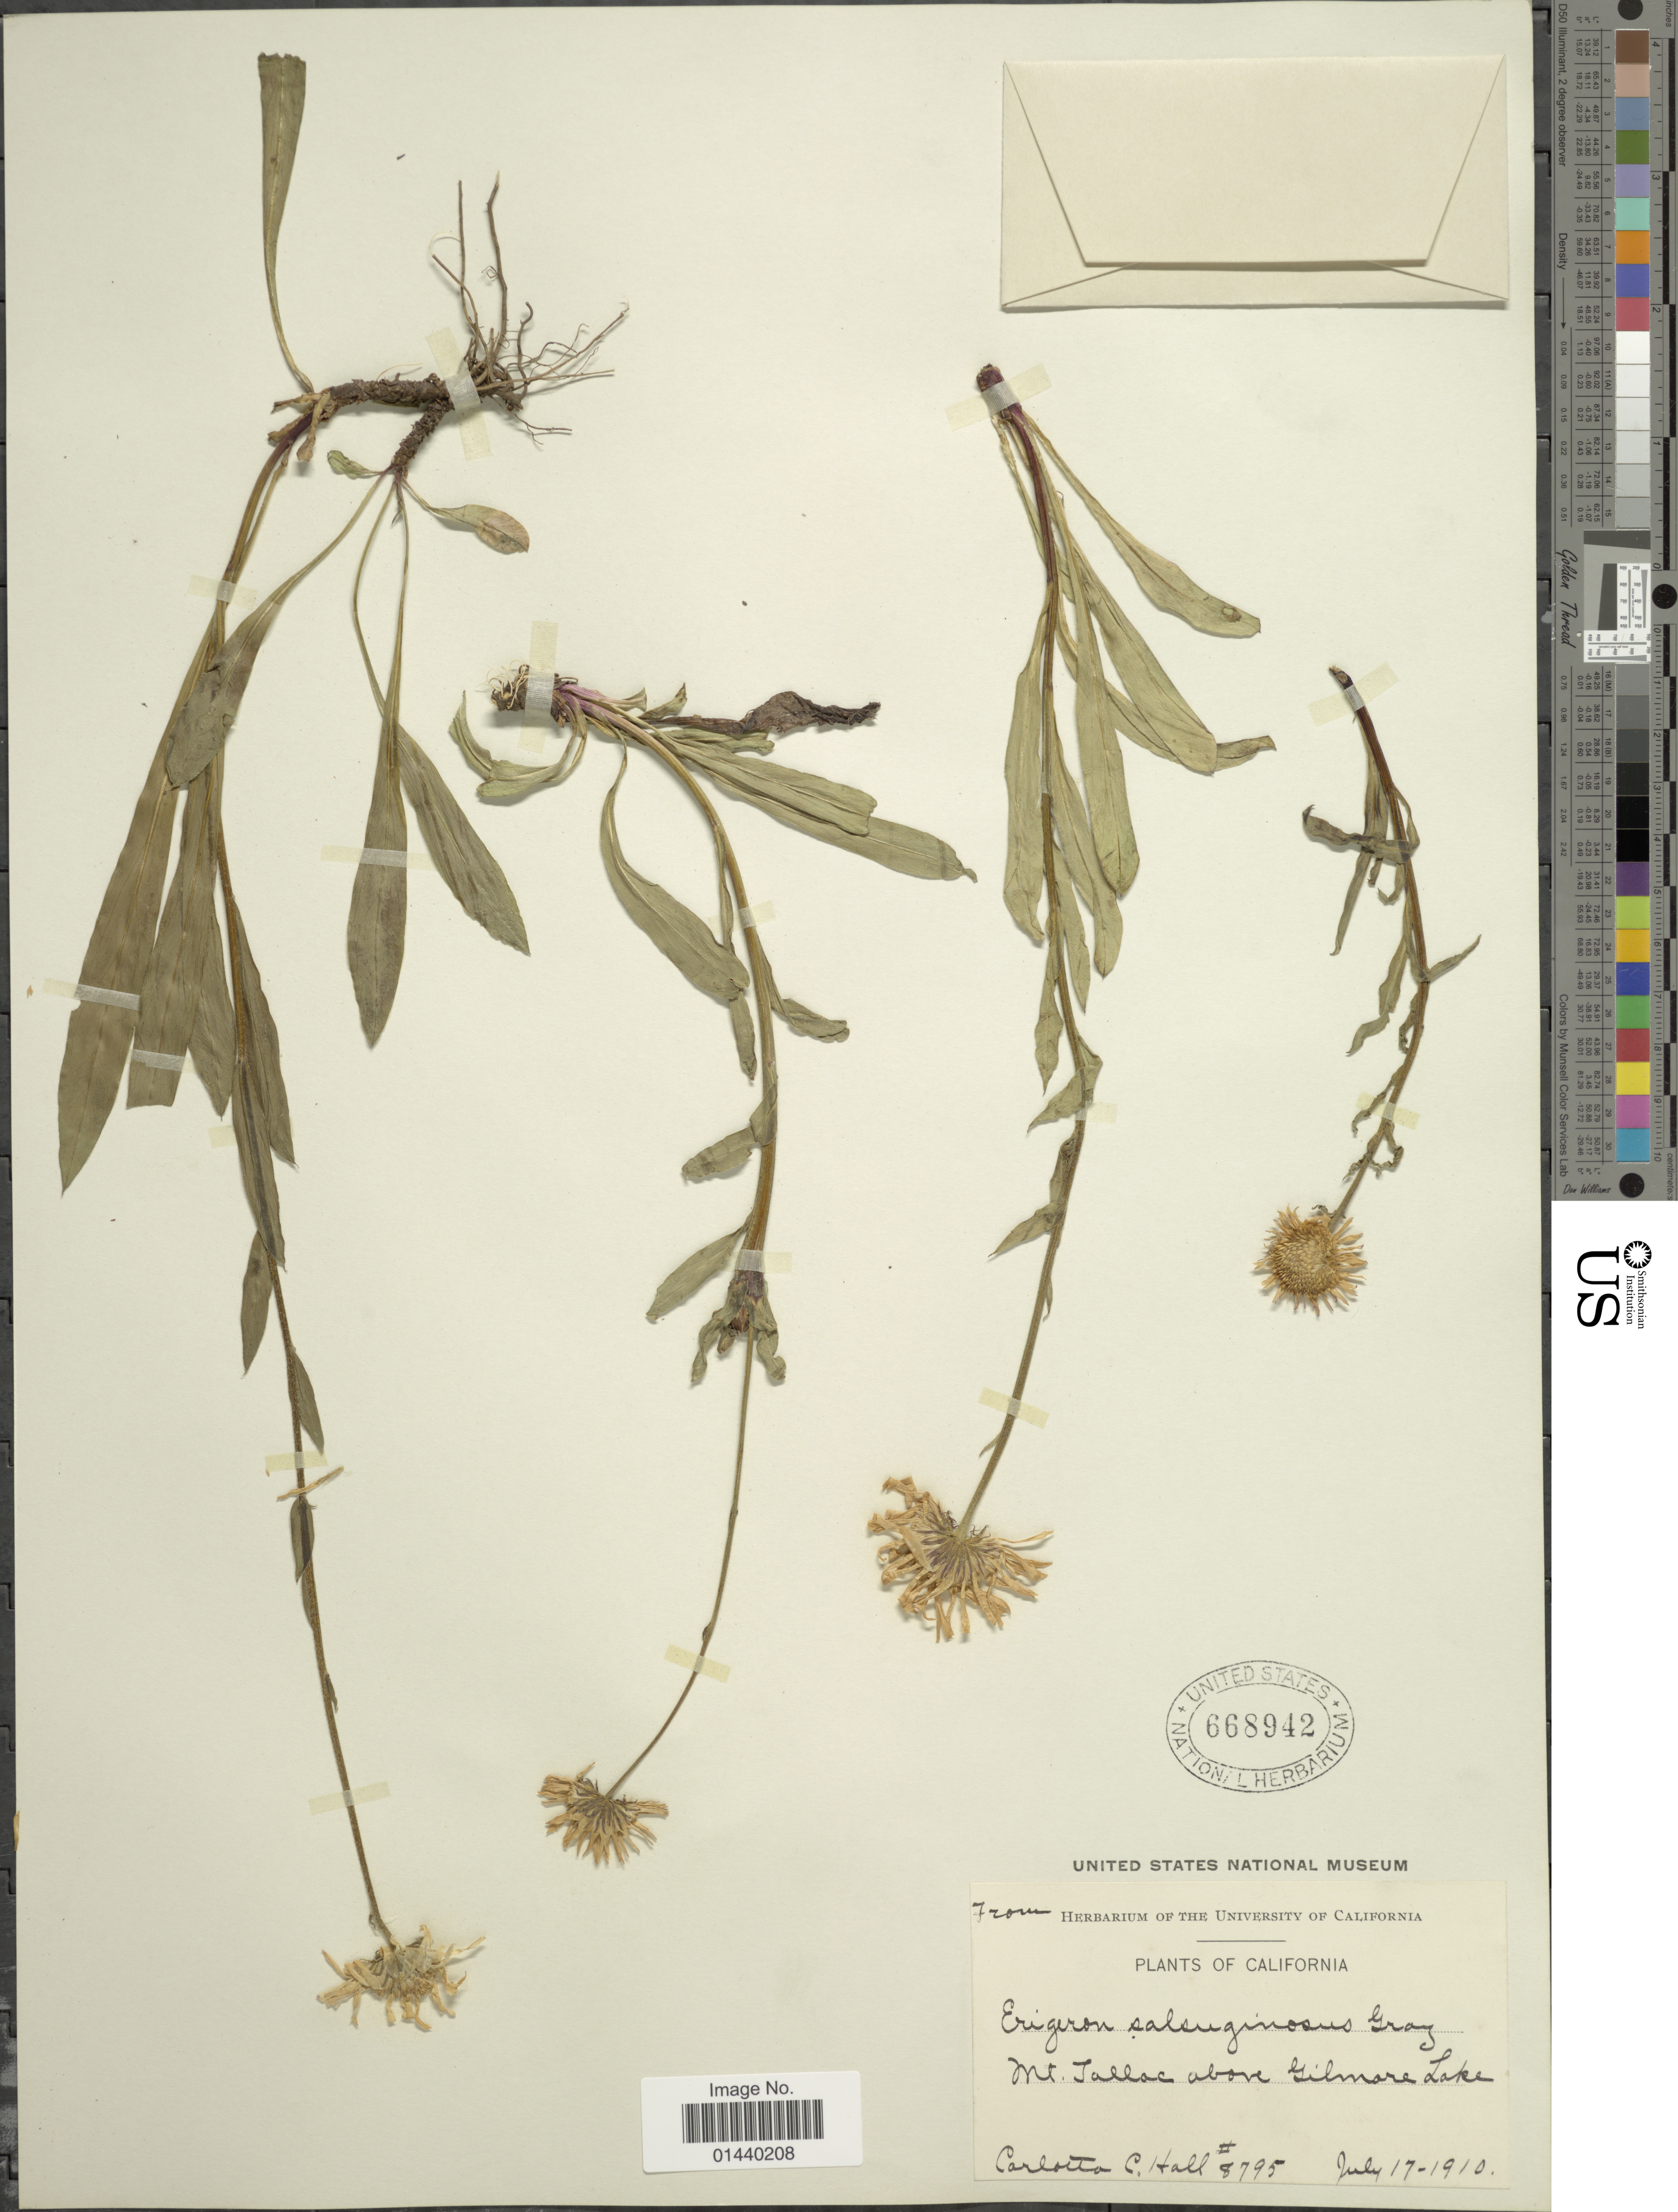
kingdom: Plantae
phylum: Tracheophyta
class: Magnoliopsida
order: Asterales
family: Asteraceae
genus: Erigeron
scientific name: Erigeron salsuginosus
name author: (Richardson ex R. Br.) A. Gray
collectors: C. C. Hall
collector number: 8795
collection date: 1910-07-17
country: United States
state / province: California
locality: Mt. Tallac above Gilmore Lake.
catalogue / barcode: US 668942